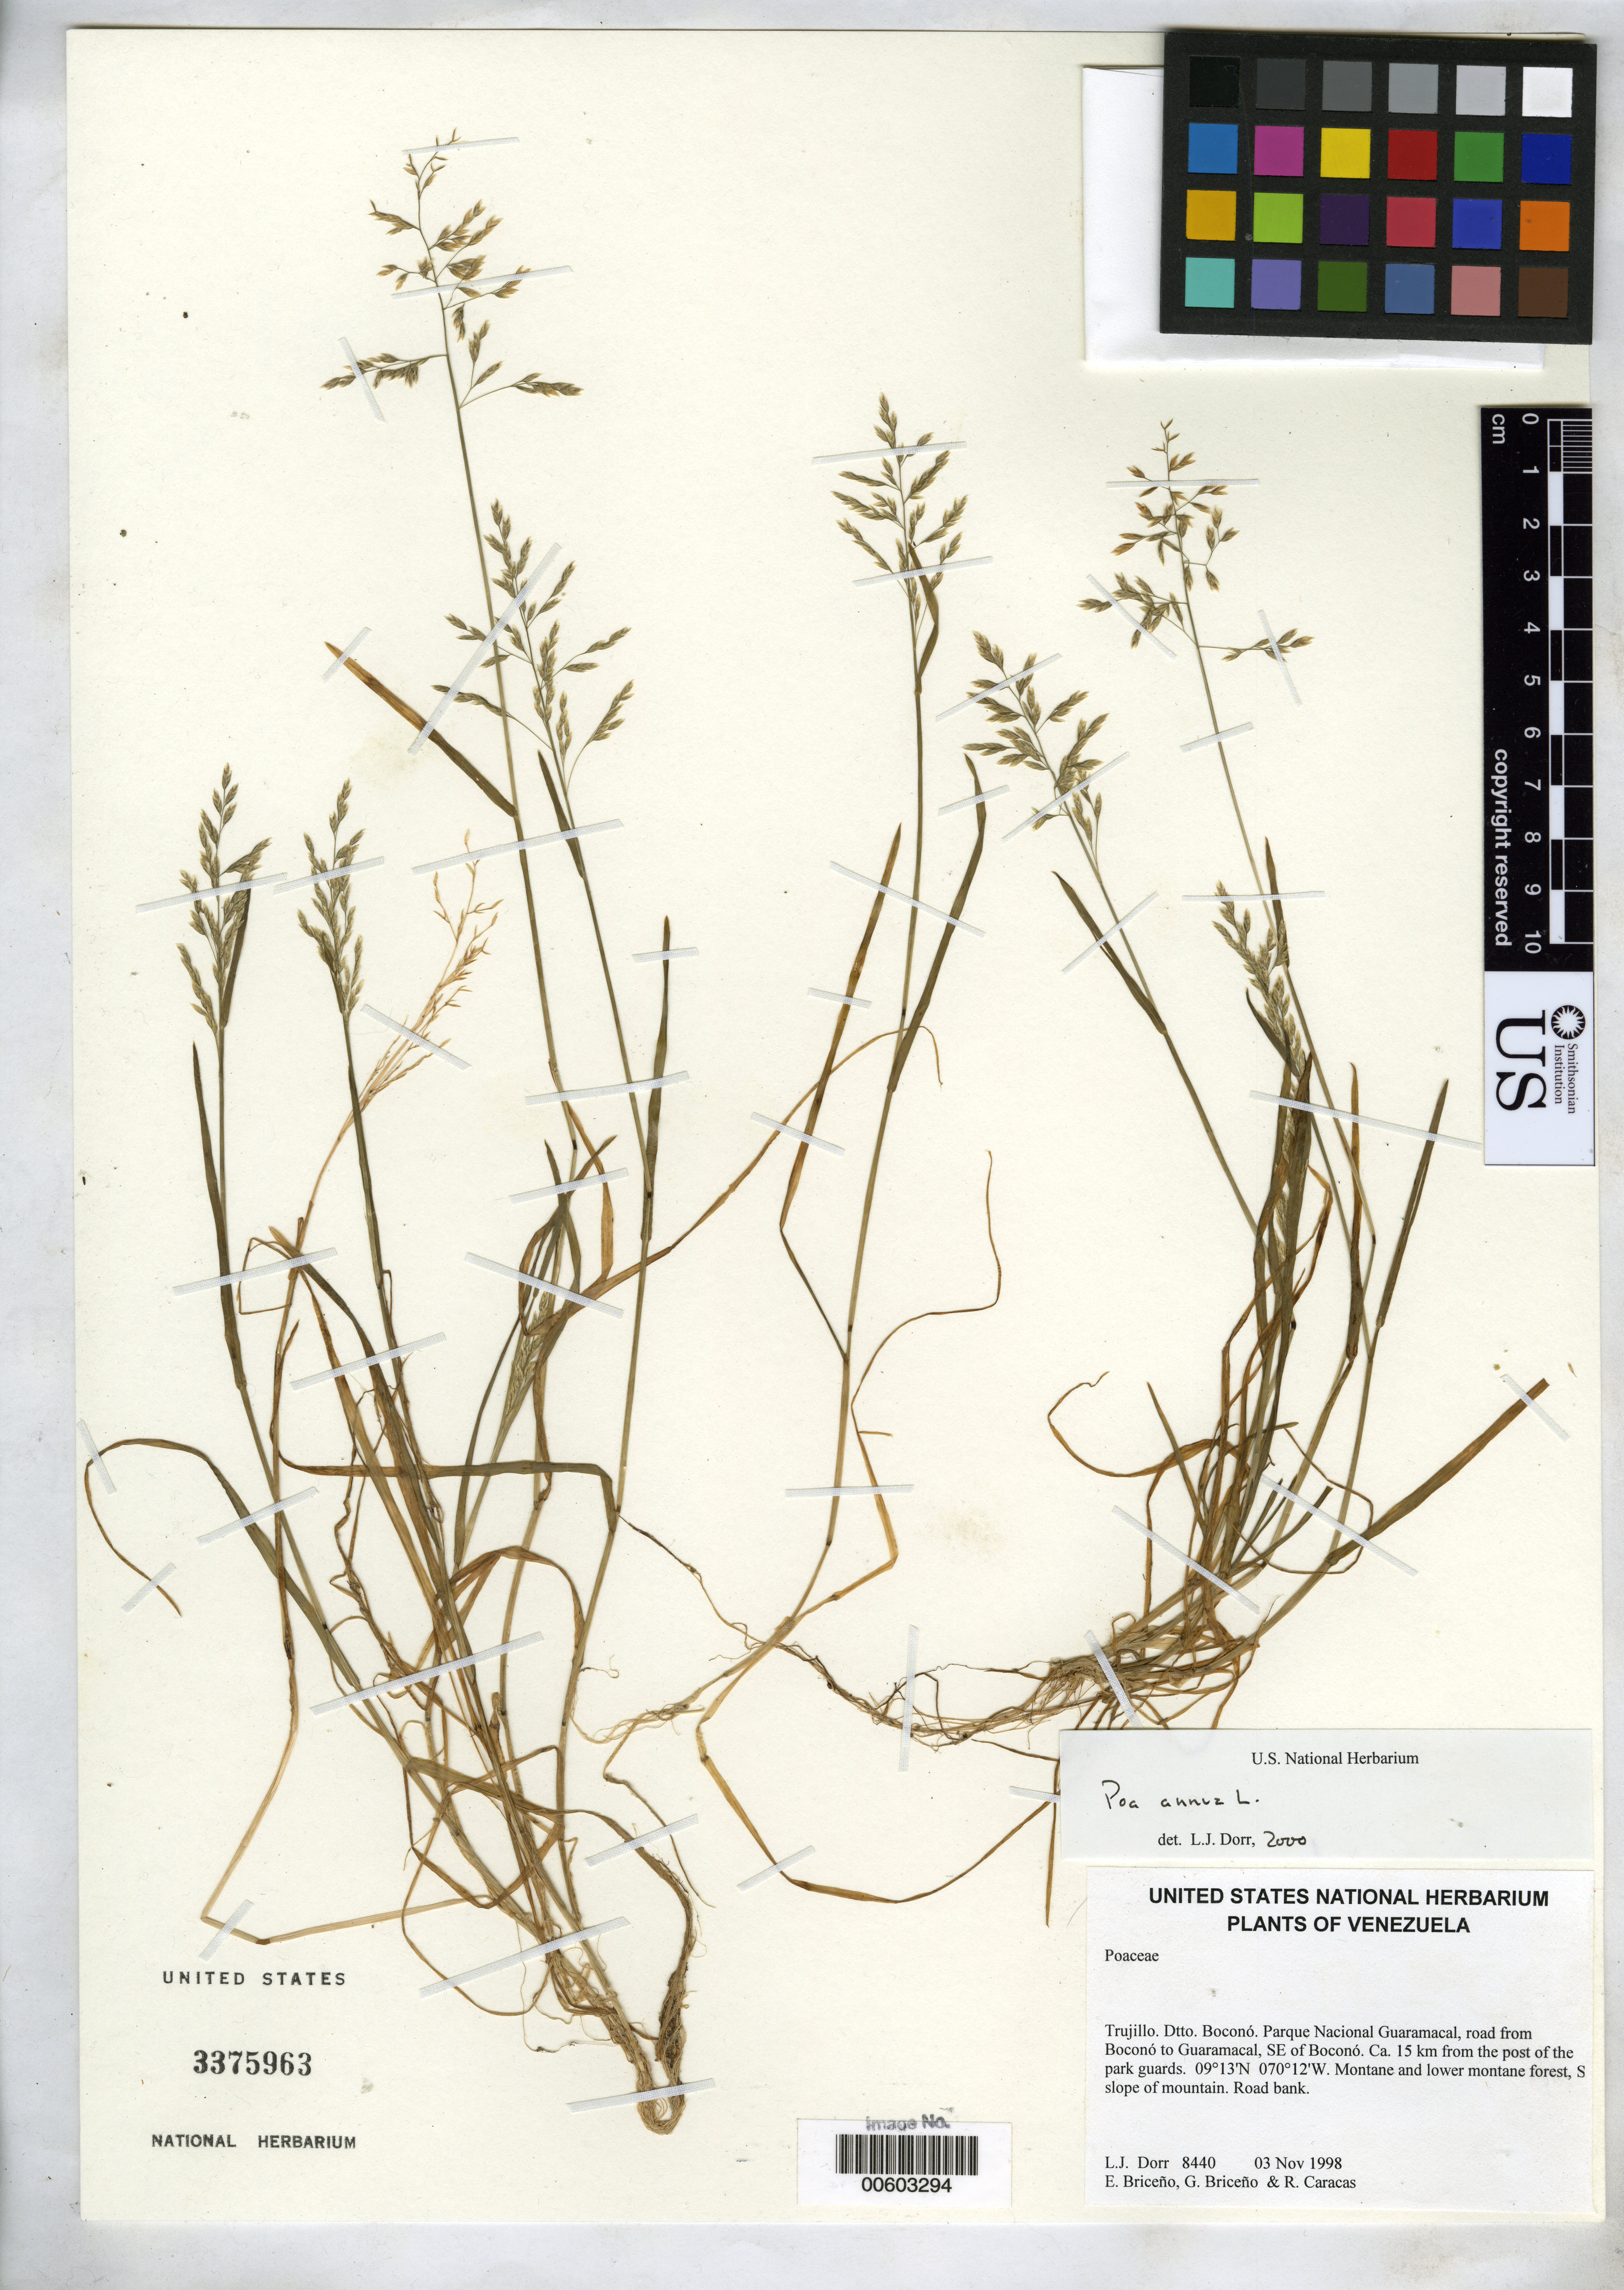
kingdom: Plantae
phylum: Tracheophyta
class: Liliopsida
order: Poales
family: Poaceae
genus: Poa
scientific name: Poa annua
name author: L.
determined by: Dorr, L. J., (BOT), Smithsonian Institution - National Museum of Natural History (UNITED STATES)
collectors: L. J. Dorr, E. Briceño, G. Briceño & R. Caracas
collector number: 8440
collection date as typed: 03 Nov 1998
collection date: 1998-11-03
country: Venezuela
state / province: Trujillo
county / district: Boconó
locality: Parque Nacional Guaramacal, road from Boconó to Guaramacal, SE of Boconó, ca. 15 km from the post of the park guards.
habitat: Montane and lower montane forest, S slope of mountain. Road bank.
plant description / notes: MO, PORT, US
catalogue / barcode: US 3375963